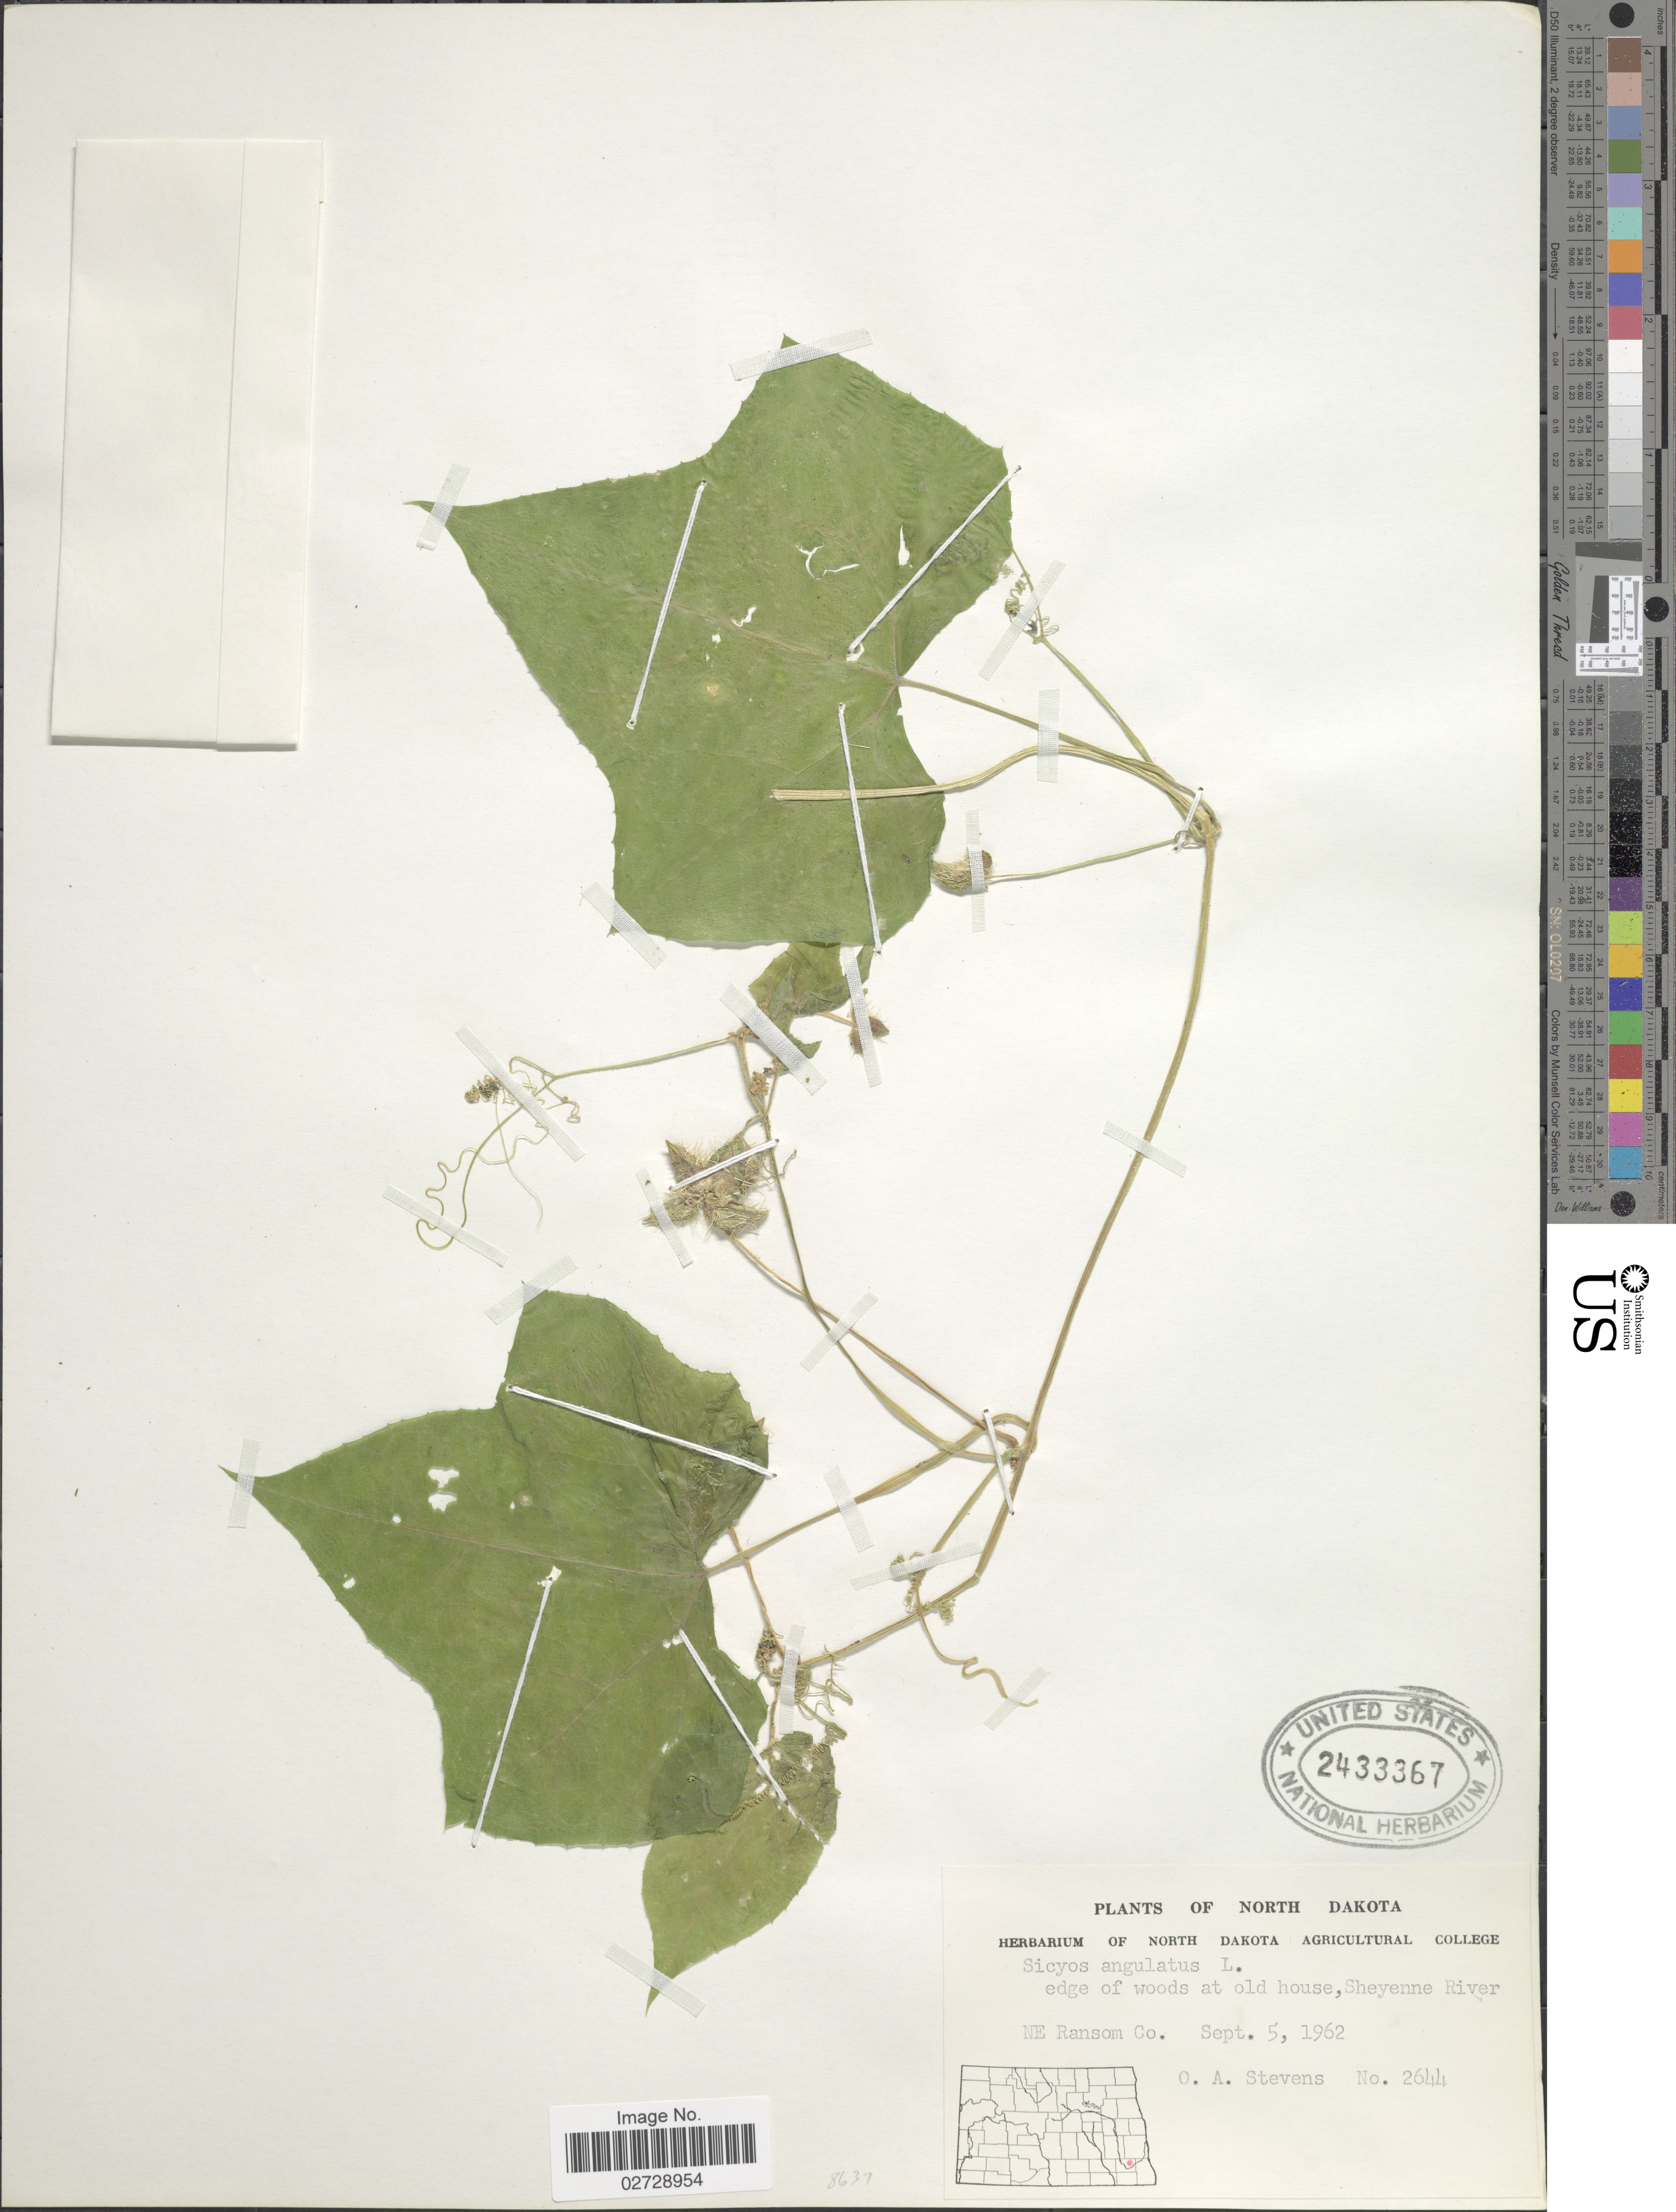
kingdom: Plantae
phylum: Tracheophyta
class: Magnoliopsida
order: Cucurbitales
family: Cucurbitaceae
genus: Sicyos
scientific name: Sicyos angulatus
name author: L.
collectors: O. A. Stevens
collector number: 2644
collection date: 1962-09-05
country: United States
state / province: North Dakota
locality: Edge of woods at old house, Sheyenne River, NE Ransom Co.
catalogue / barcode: US 2433367